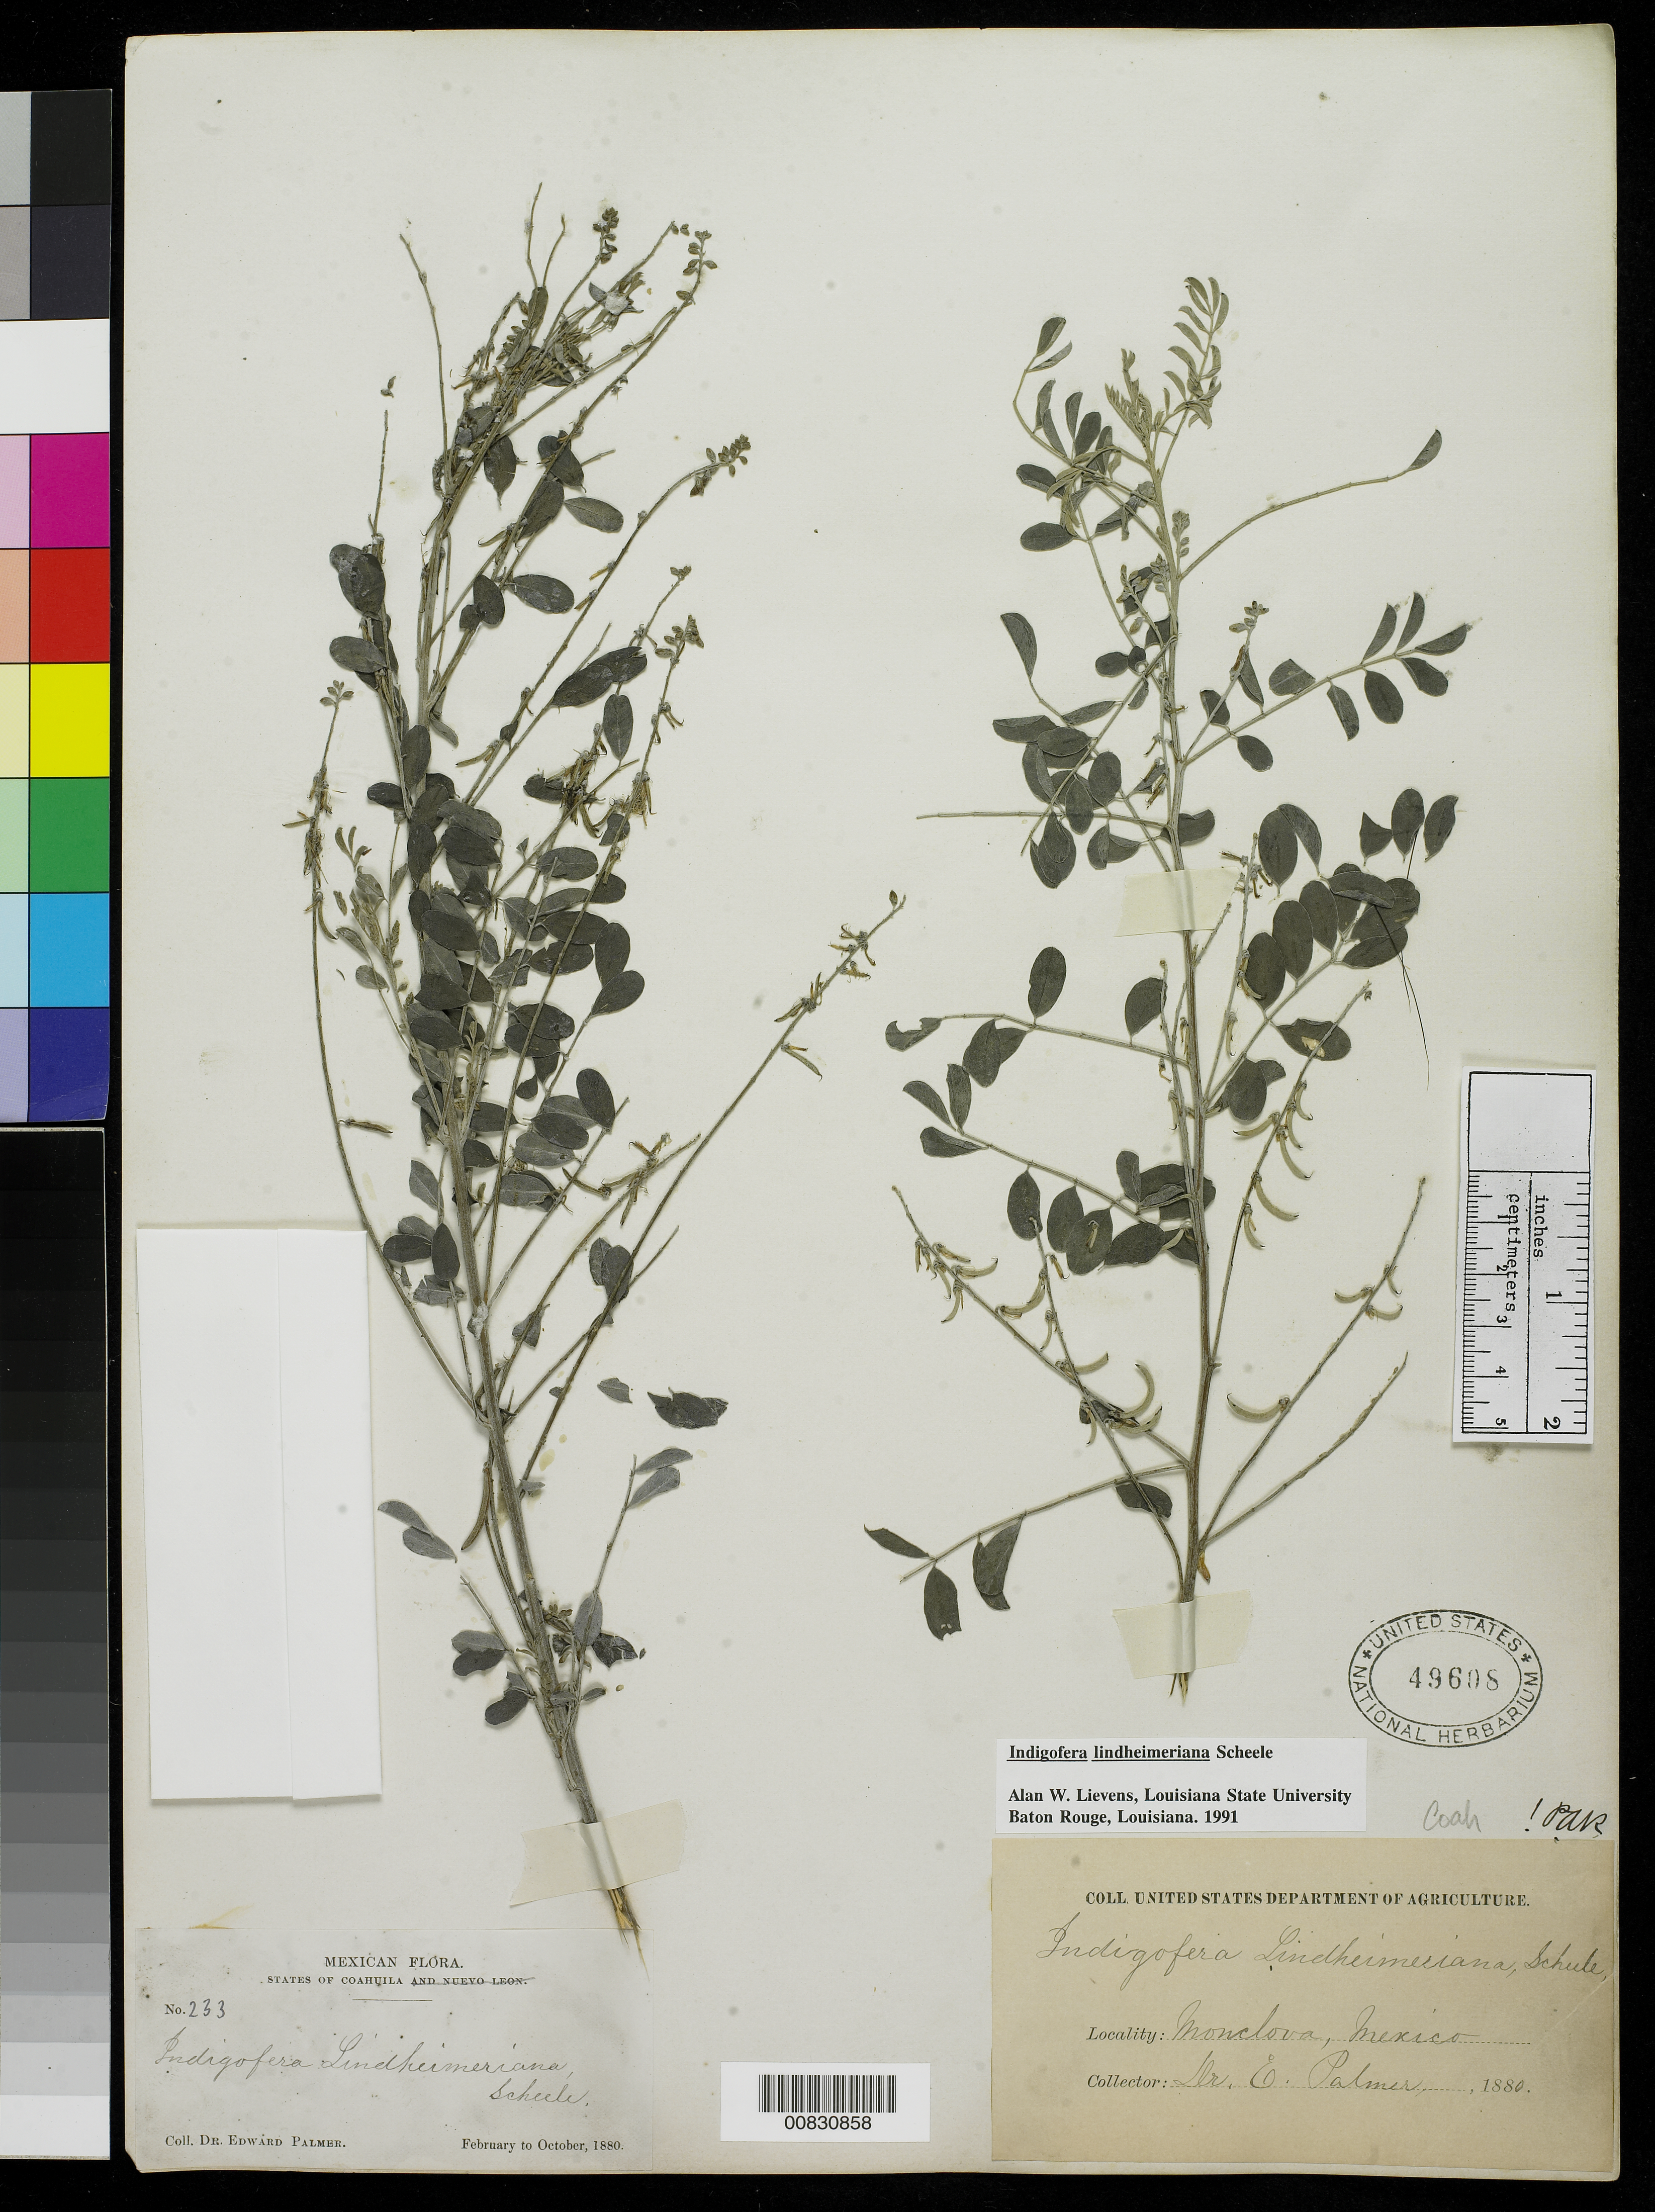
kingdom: Plantae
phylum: Tracheophyta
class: Magnoliopsida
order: Fabales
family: Fabaceae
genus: Indigofera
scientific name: Indigofera lindheimeriana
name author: Scheele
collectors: E. Palmer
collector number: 233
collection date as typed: Feb 1880 to -- Oct 1880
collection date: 1880-02/1880-10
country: Mexico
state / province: Coahuila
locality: Monclova, Coahuila.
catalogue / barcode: US 49608